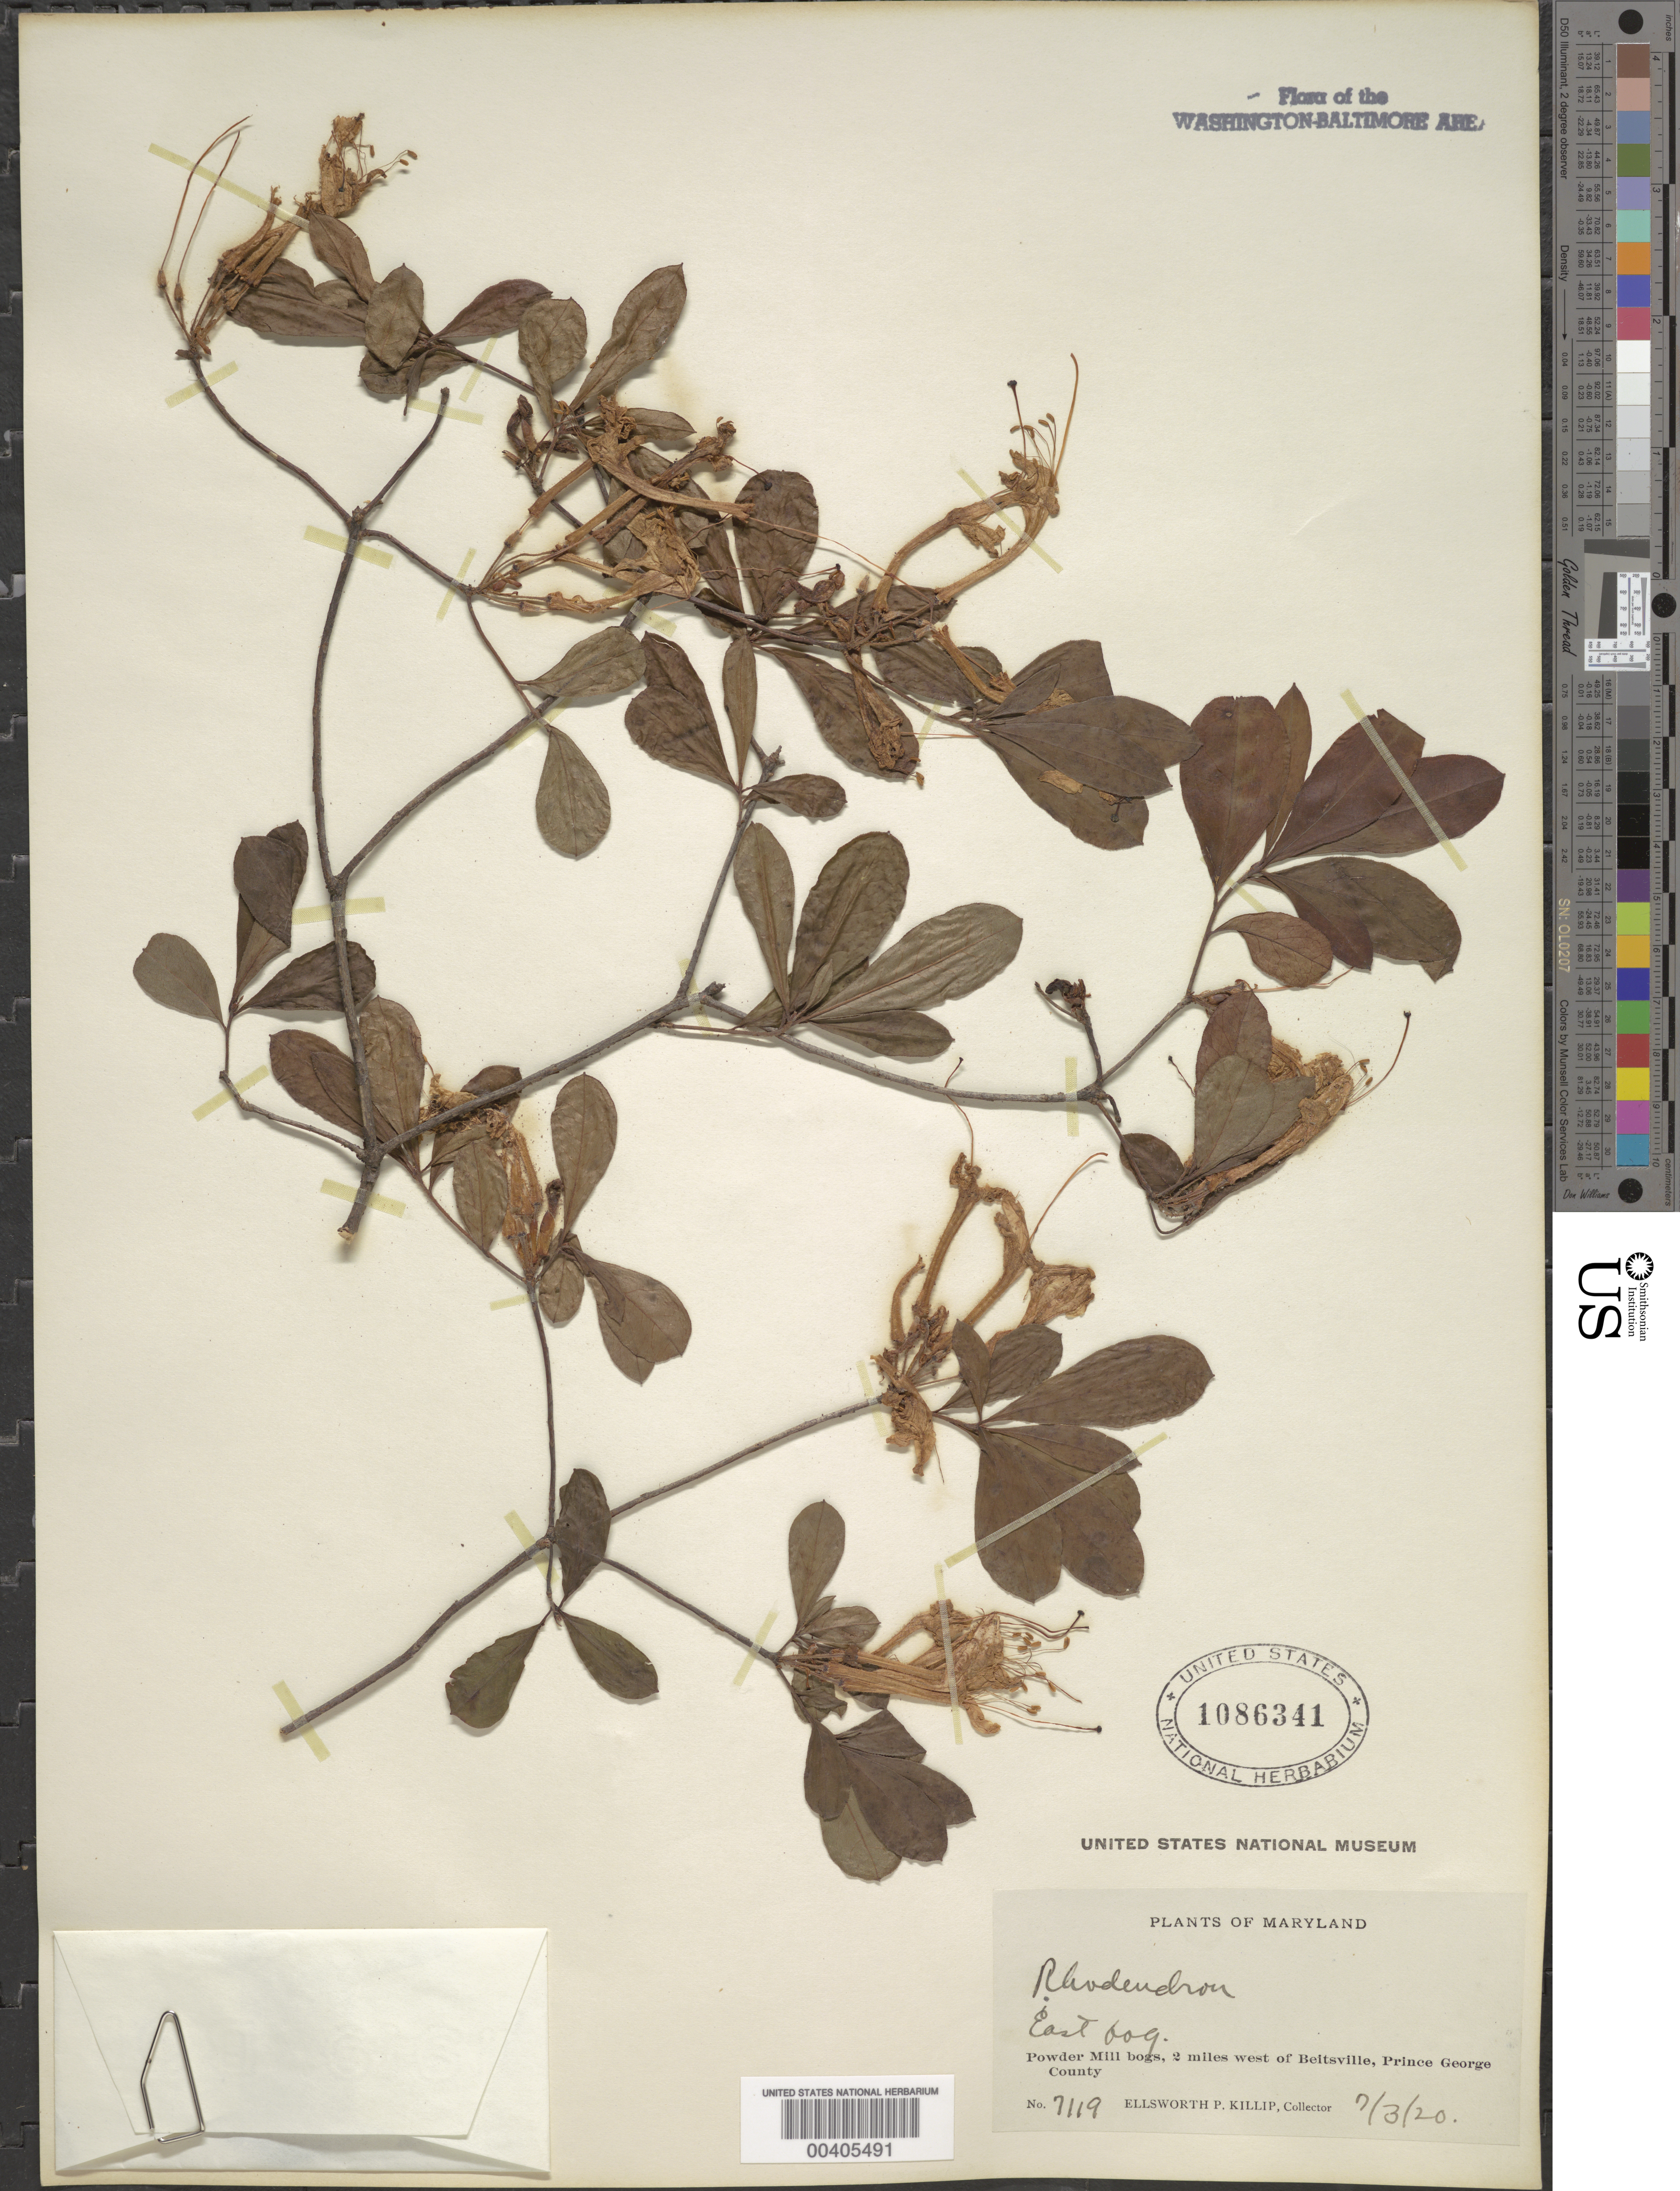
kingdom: Plantae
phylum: Tracheophyta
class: Magnoliopsida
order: Ericales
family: Ericaceae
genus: Rhododendron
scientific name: Rhododendron viscosum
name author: (L.) Torr.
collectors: E. P. Killip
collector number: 7119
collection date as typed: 03 Jul 1920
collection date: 1920-07-03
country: United States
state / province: Maryland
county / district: Prince George's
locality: Powdermill Bog, west of Beltsville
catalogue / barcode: US 1086341